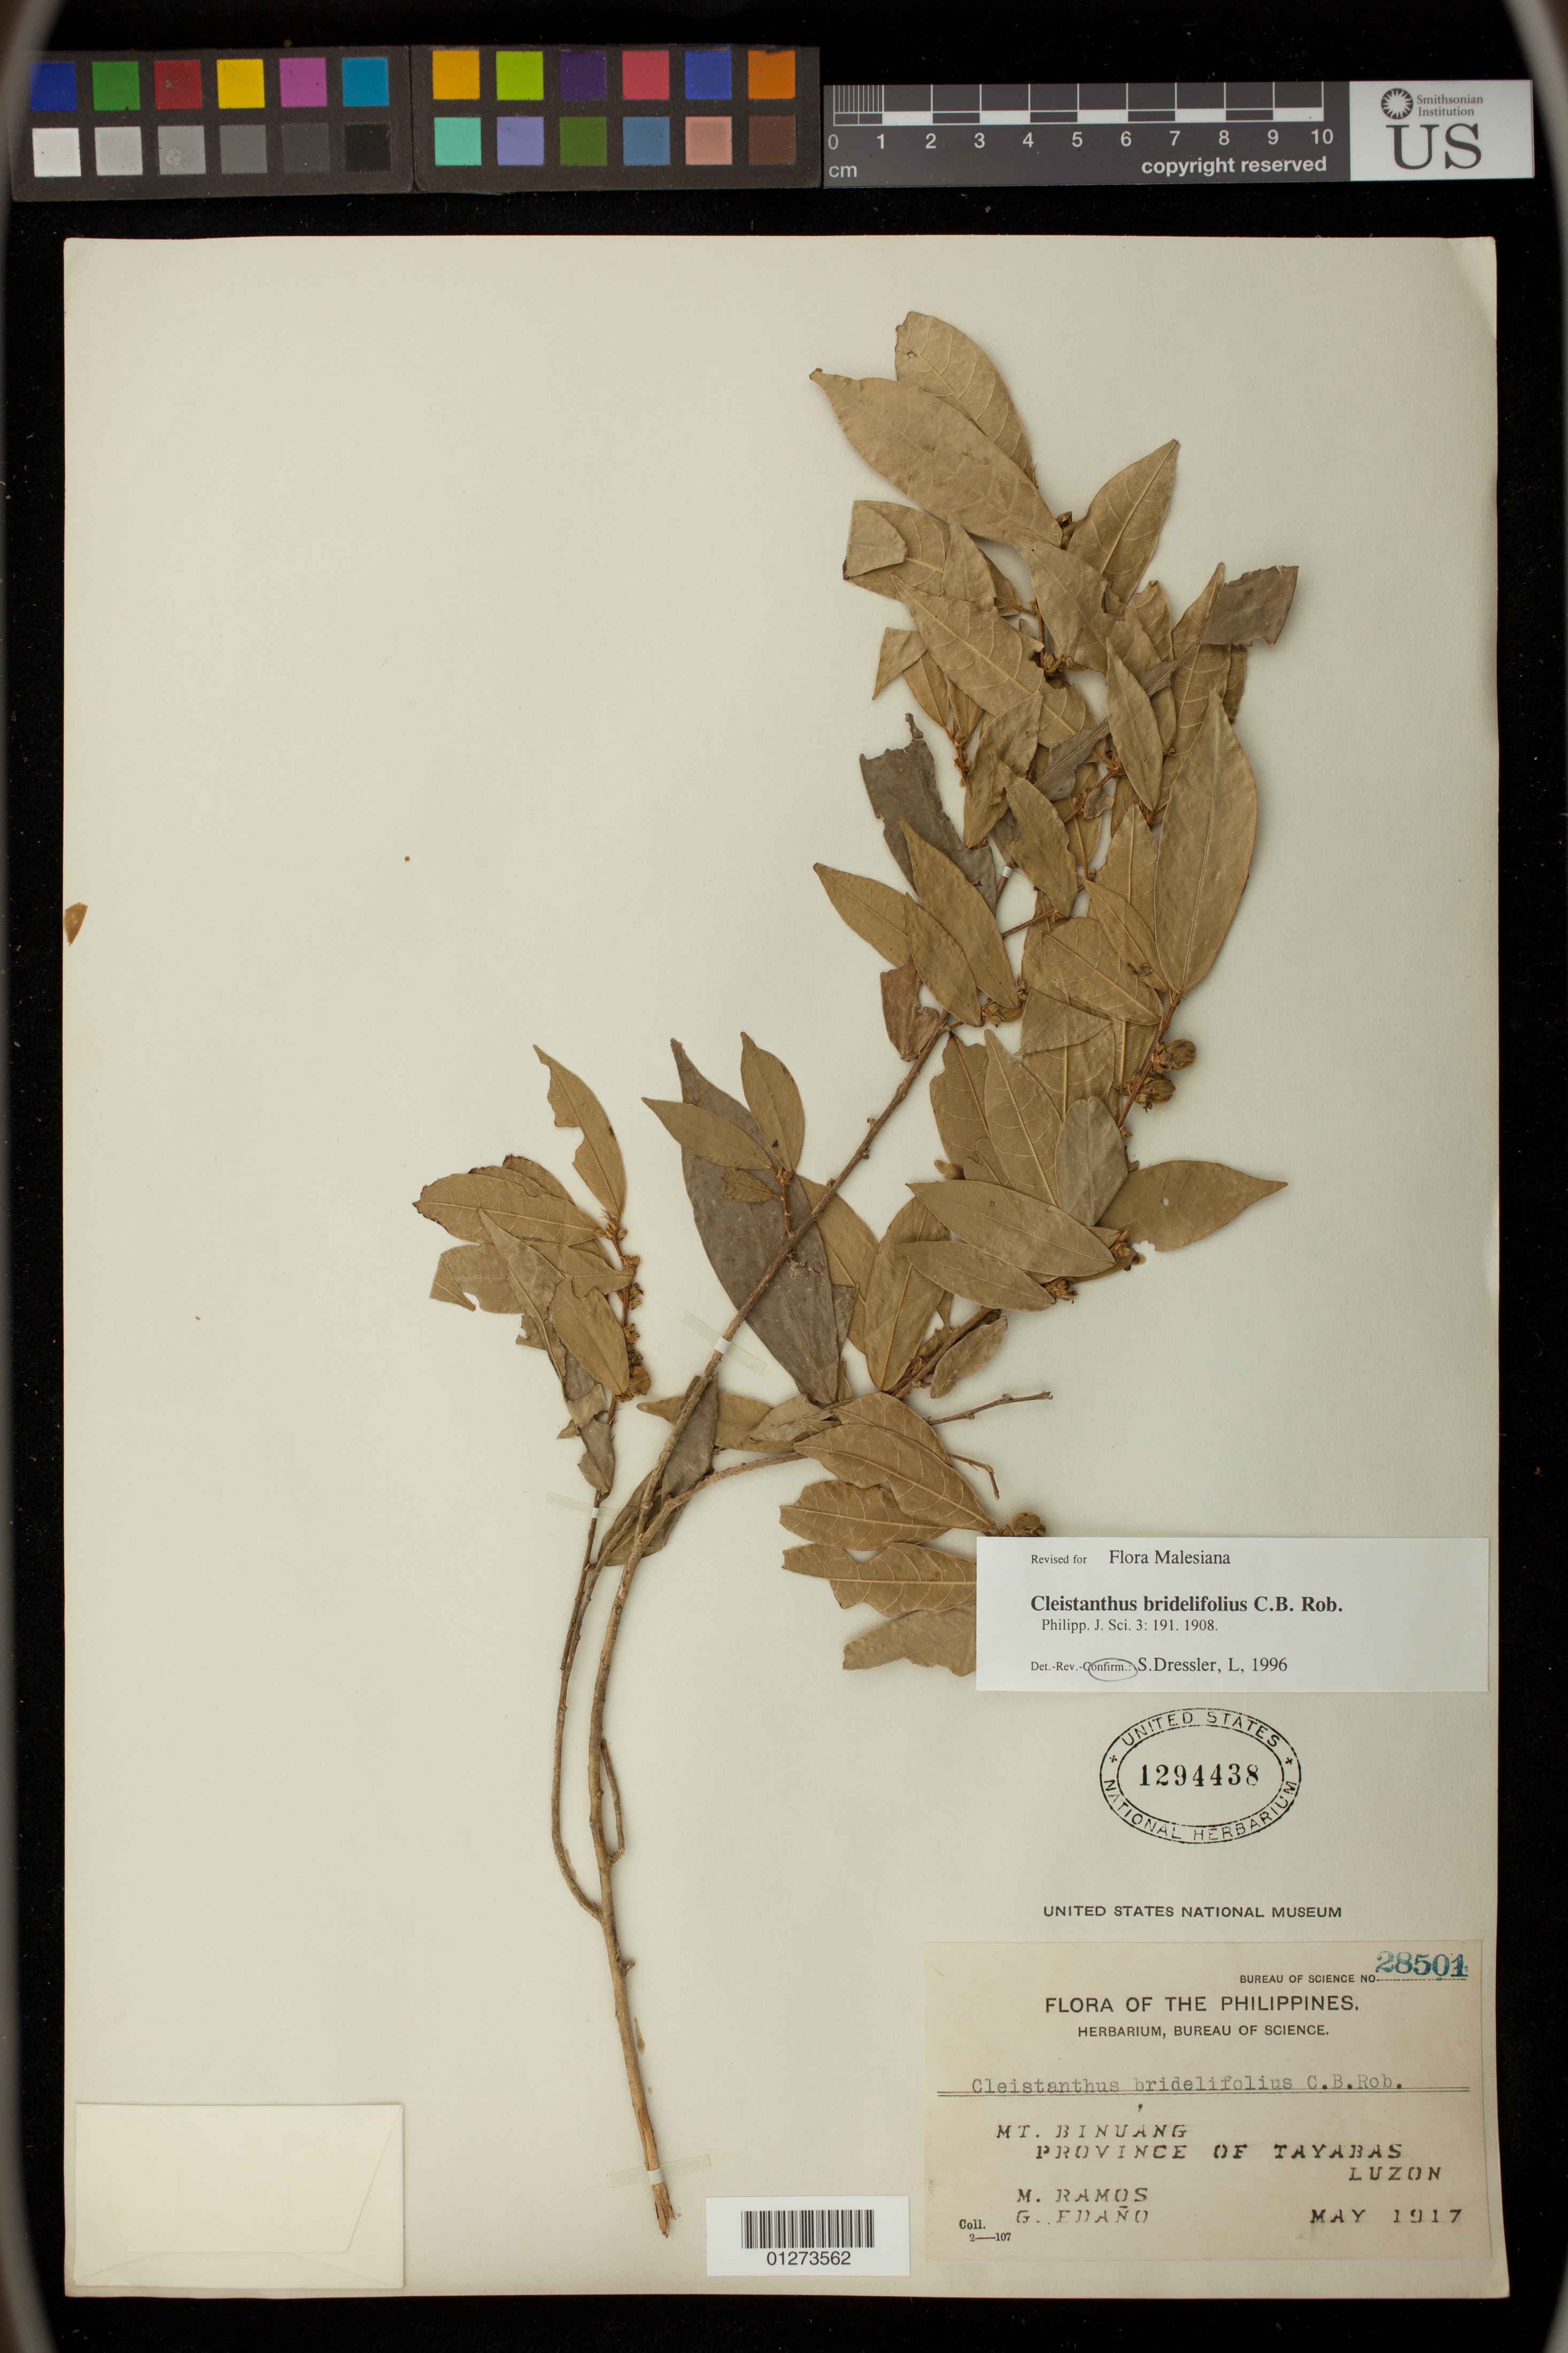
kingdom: Plantae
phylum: Tracheophyta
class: Magnoliopsida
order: Malpighiales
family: Phyllanthaceae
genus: Cleistanthus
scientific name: Cleistanthus brideliifolius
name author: C.B. Rob.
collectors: F. Ramos M. & G. Edaño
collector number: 28501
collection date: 1917-05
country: Philippines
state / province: Calabarzon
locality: Mt. Binuang Province of Tayabas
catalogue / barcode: US 1294438